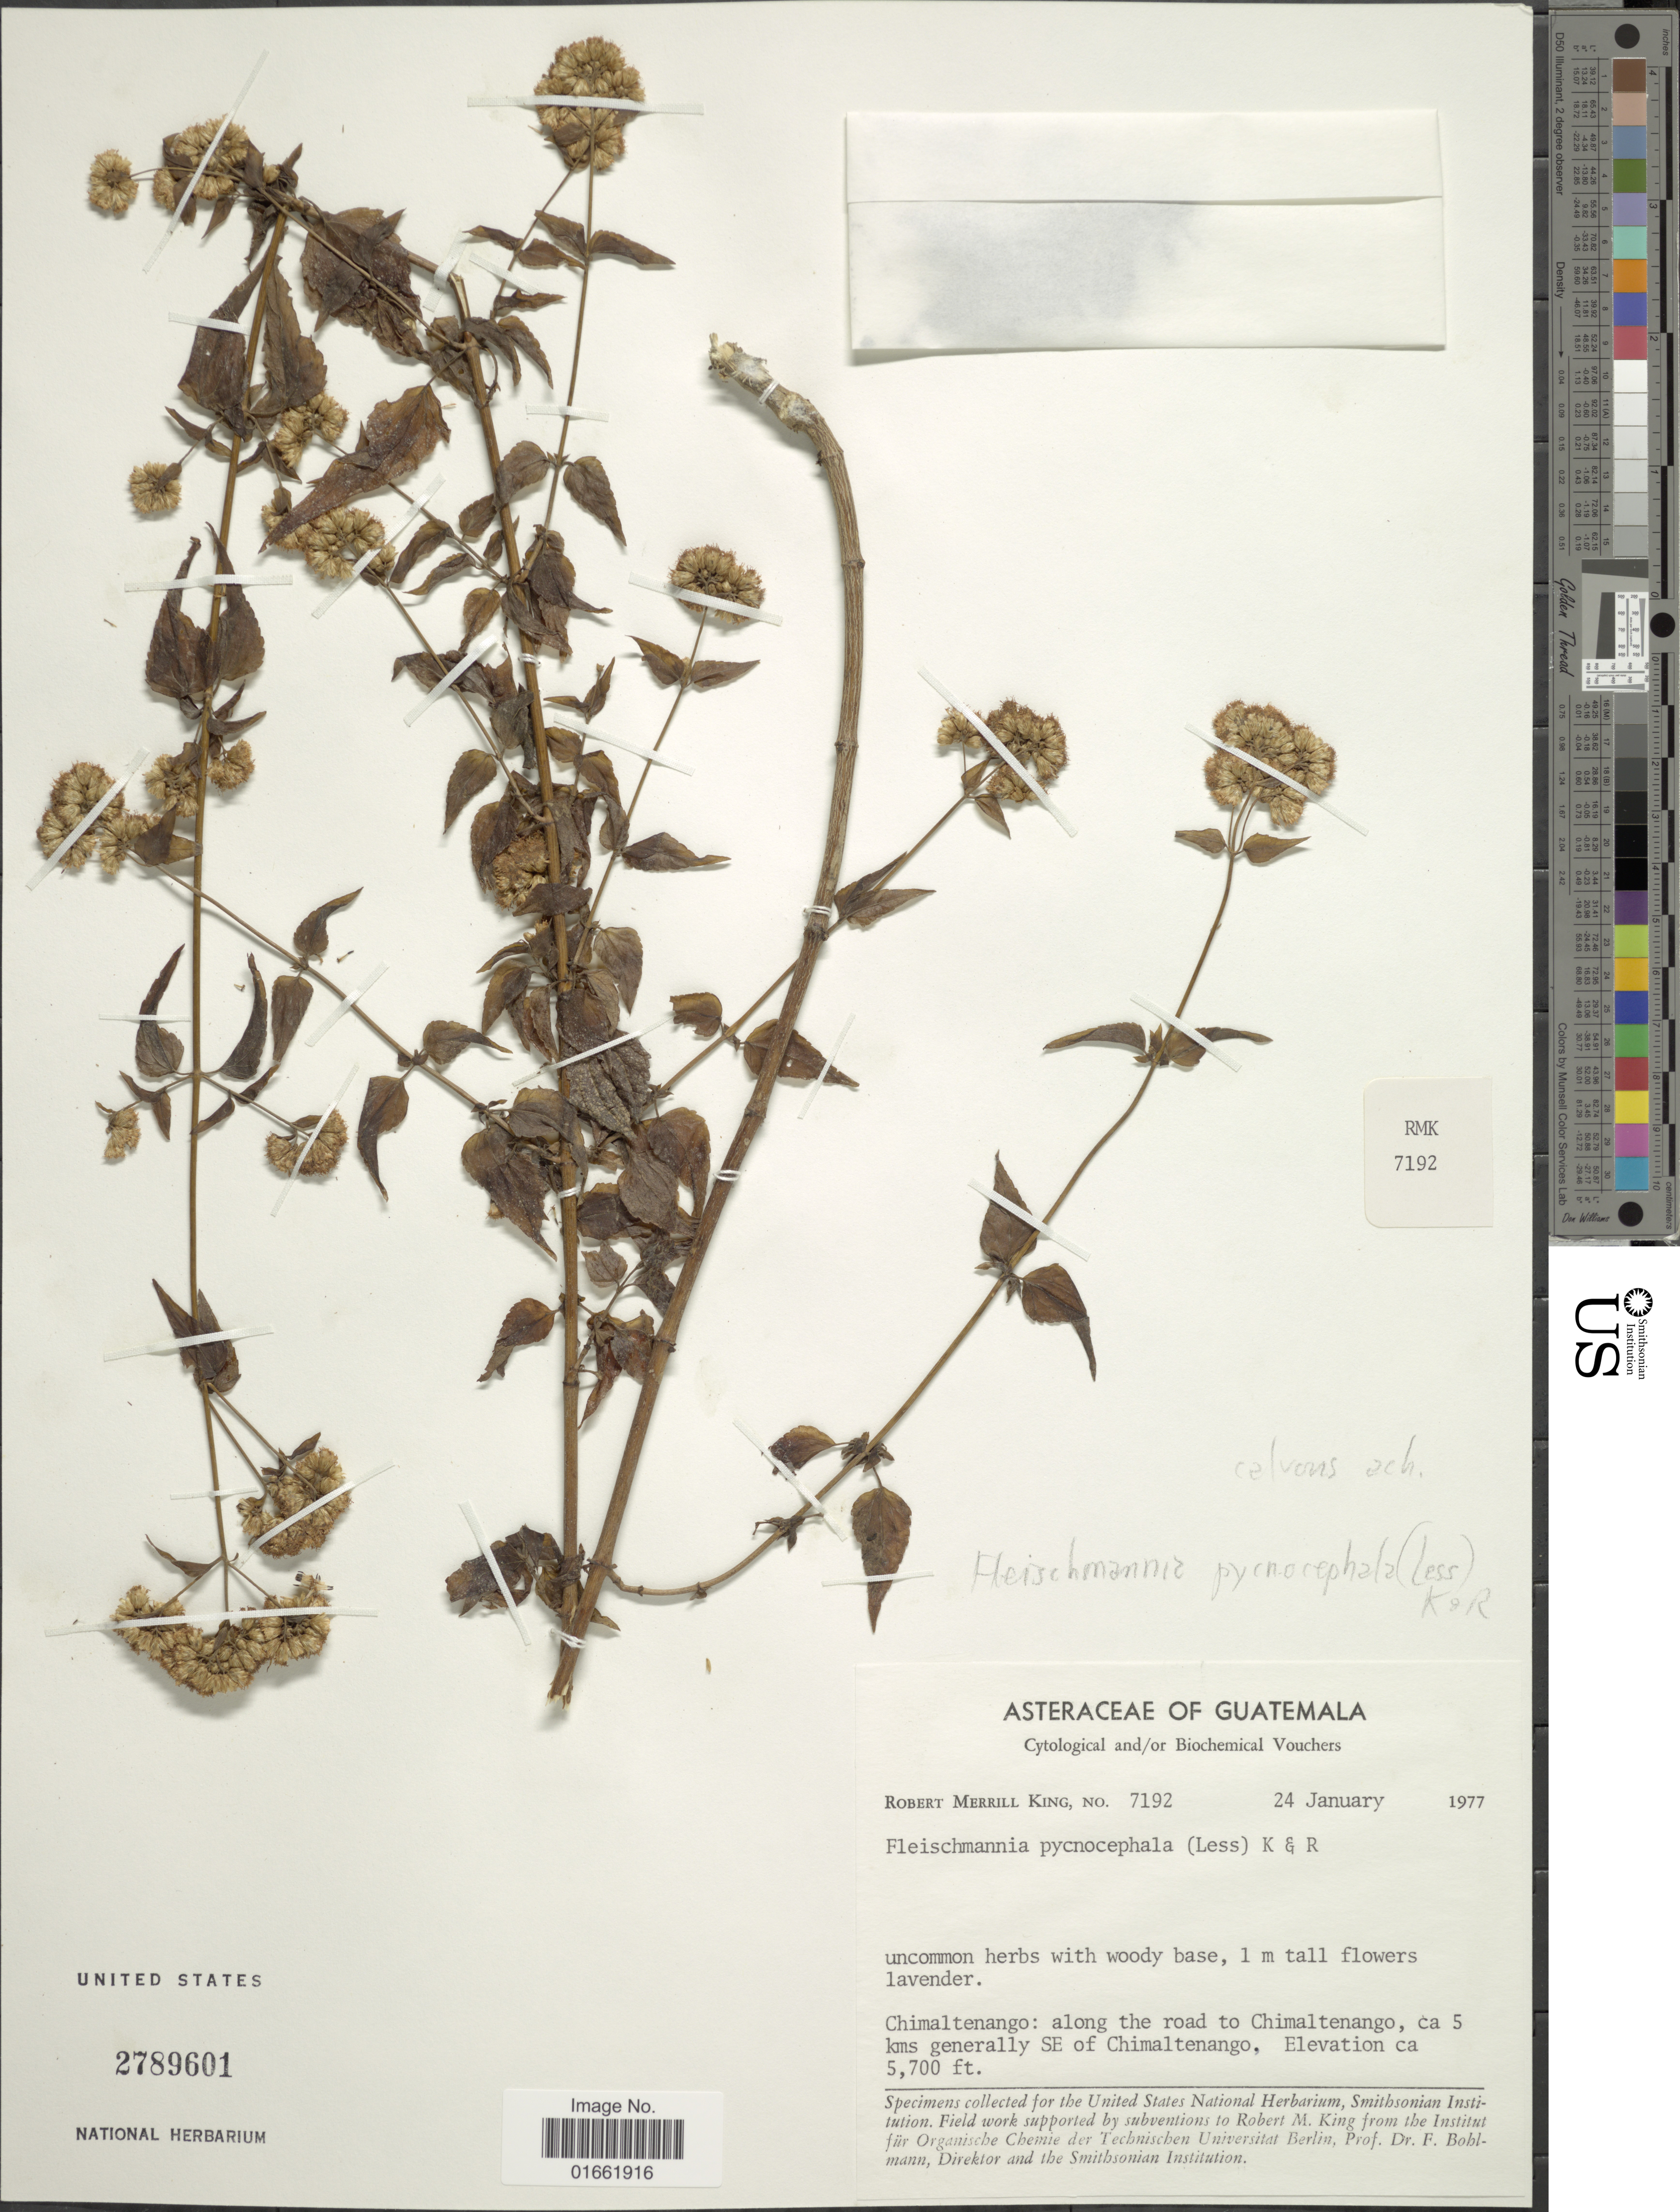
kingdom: Plantae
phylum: Tracheophyta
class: Magnoliopsida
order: Asterales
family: Asteraceae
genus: Fleischmannia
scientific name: Fleischmannia pycnocephala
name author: (Less.) R.M. King & H. Rob.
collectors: R. M. King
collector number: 7192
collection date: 1977-01-24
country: Guatemala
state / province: Chimaltenango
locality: Chimaltenango: along the road to Chimaltenango, ca 5 kms generally SE of Chimaltenango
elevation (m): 1737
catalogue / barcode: US 2789601